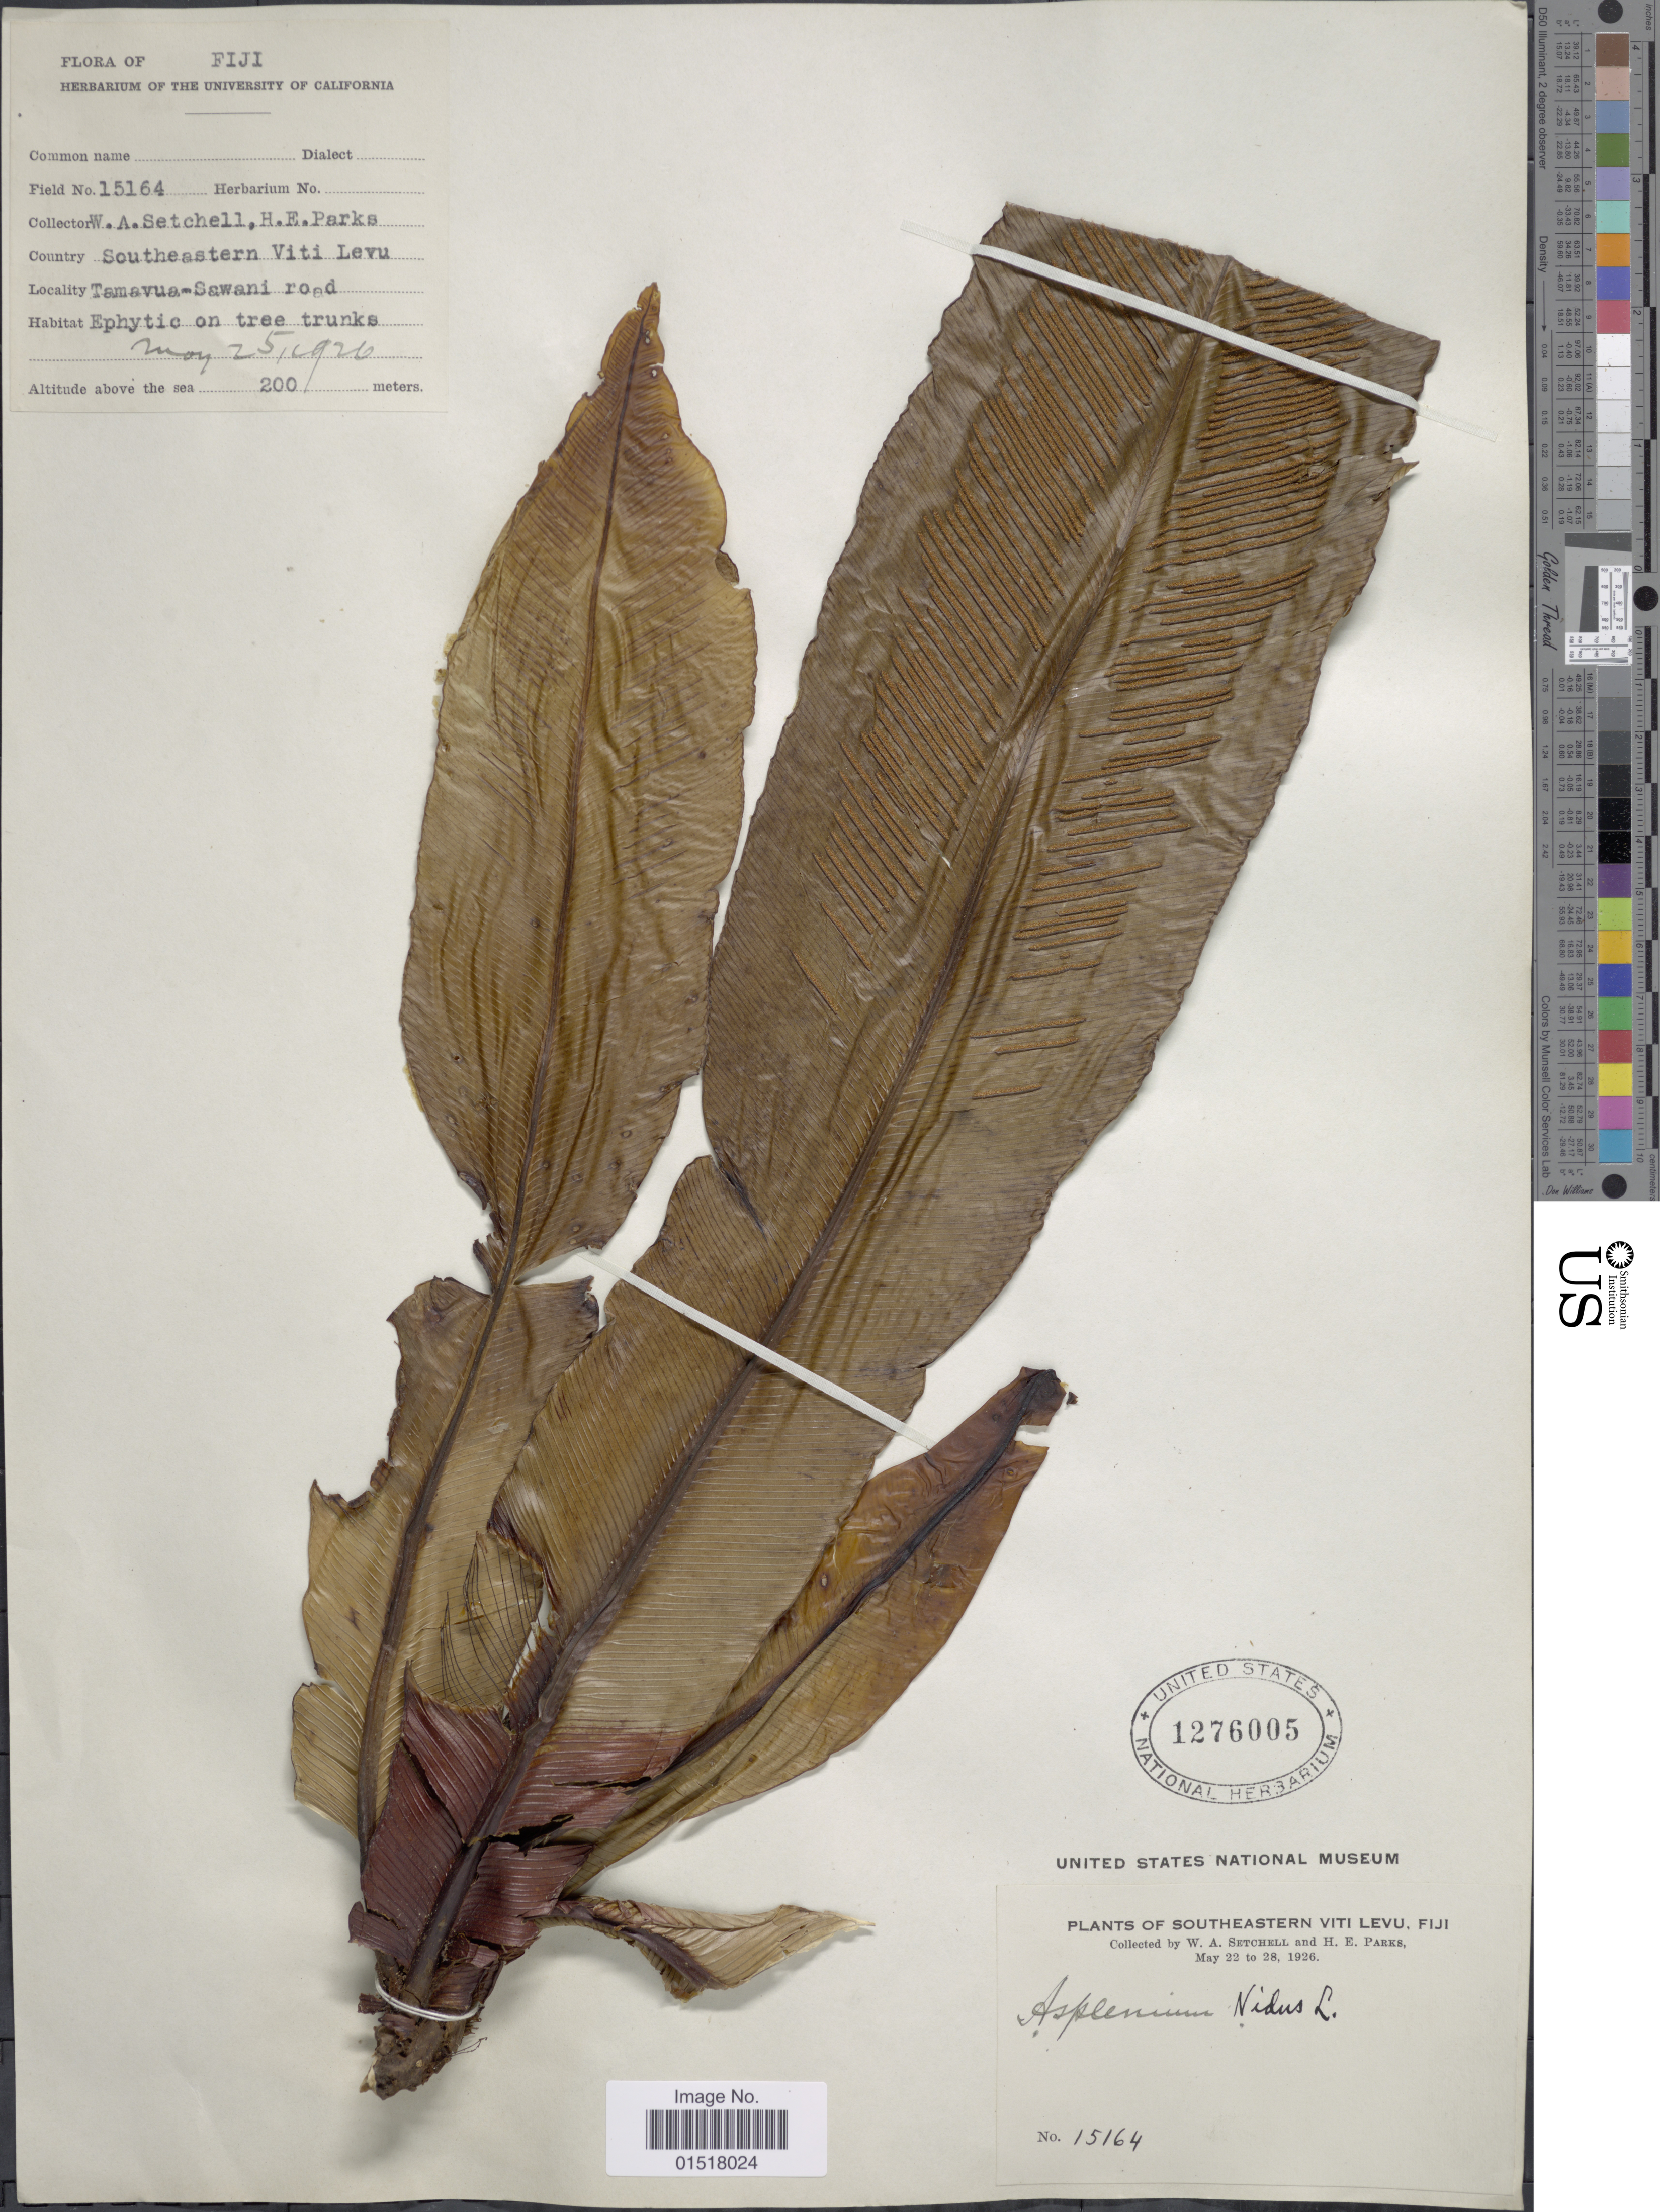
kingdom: Plantae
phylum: Tracheophyta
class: Polypodiopsida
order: Polypodiales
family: Aspleniaceae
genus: Asplenium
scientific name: Asplenium nidus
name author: L.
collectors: W. Setchell & H. E. Parks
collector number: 15164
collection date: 1926-05-25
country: Fiji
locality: Southeastern Viti Levu. Tamavua-Sawani road.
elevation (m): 200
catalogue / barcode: US 1276005